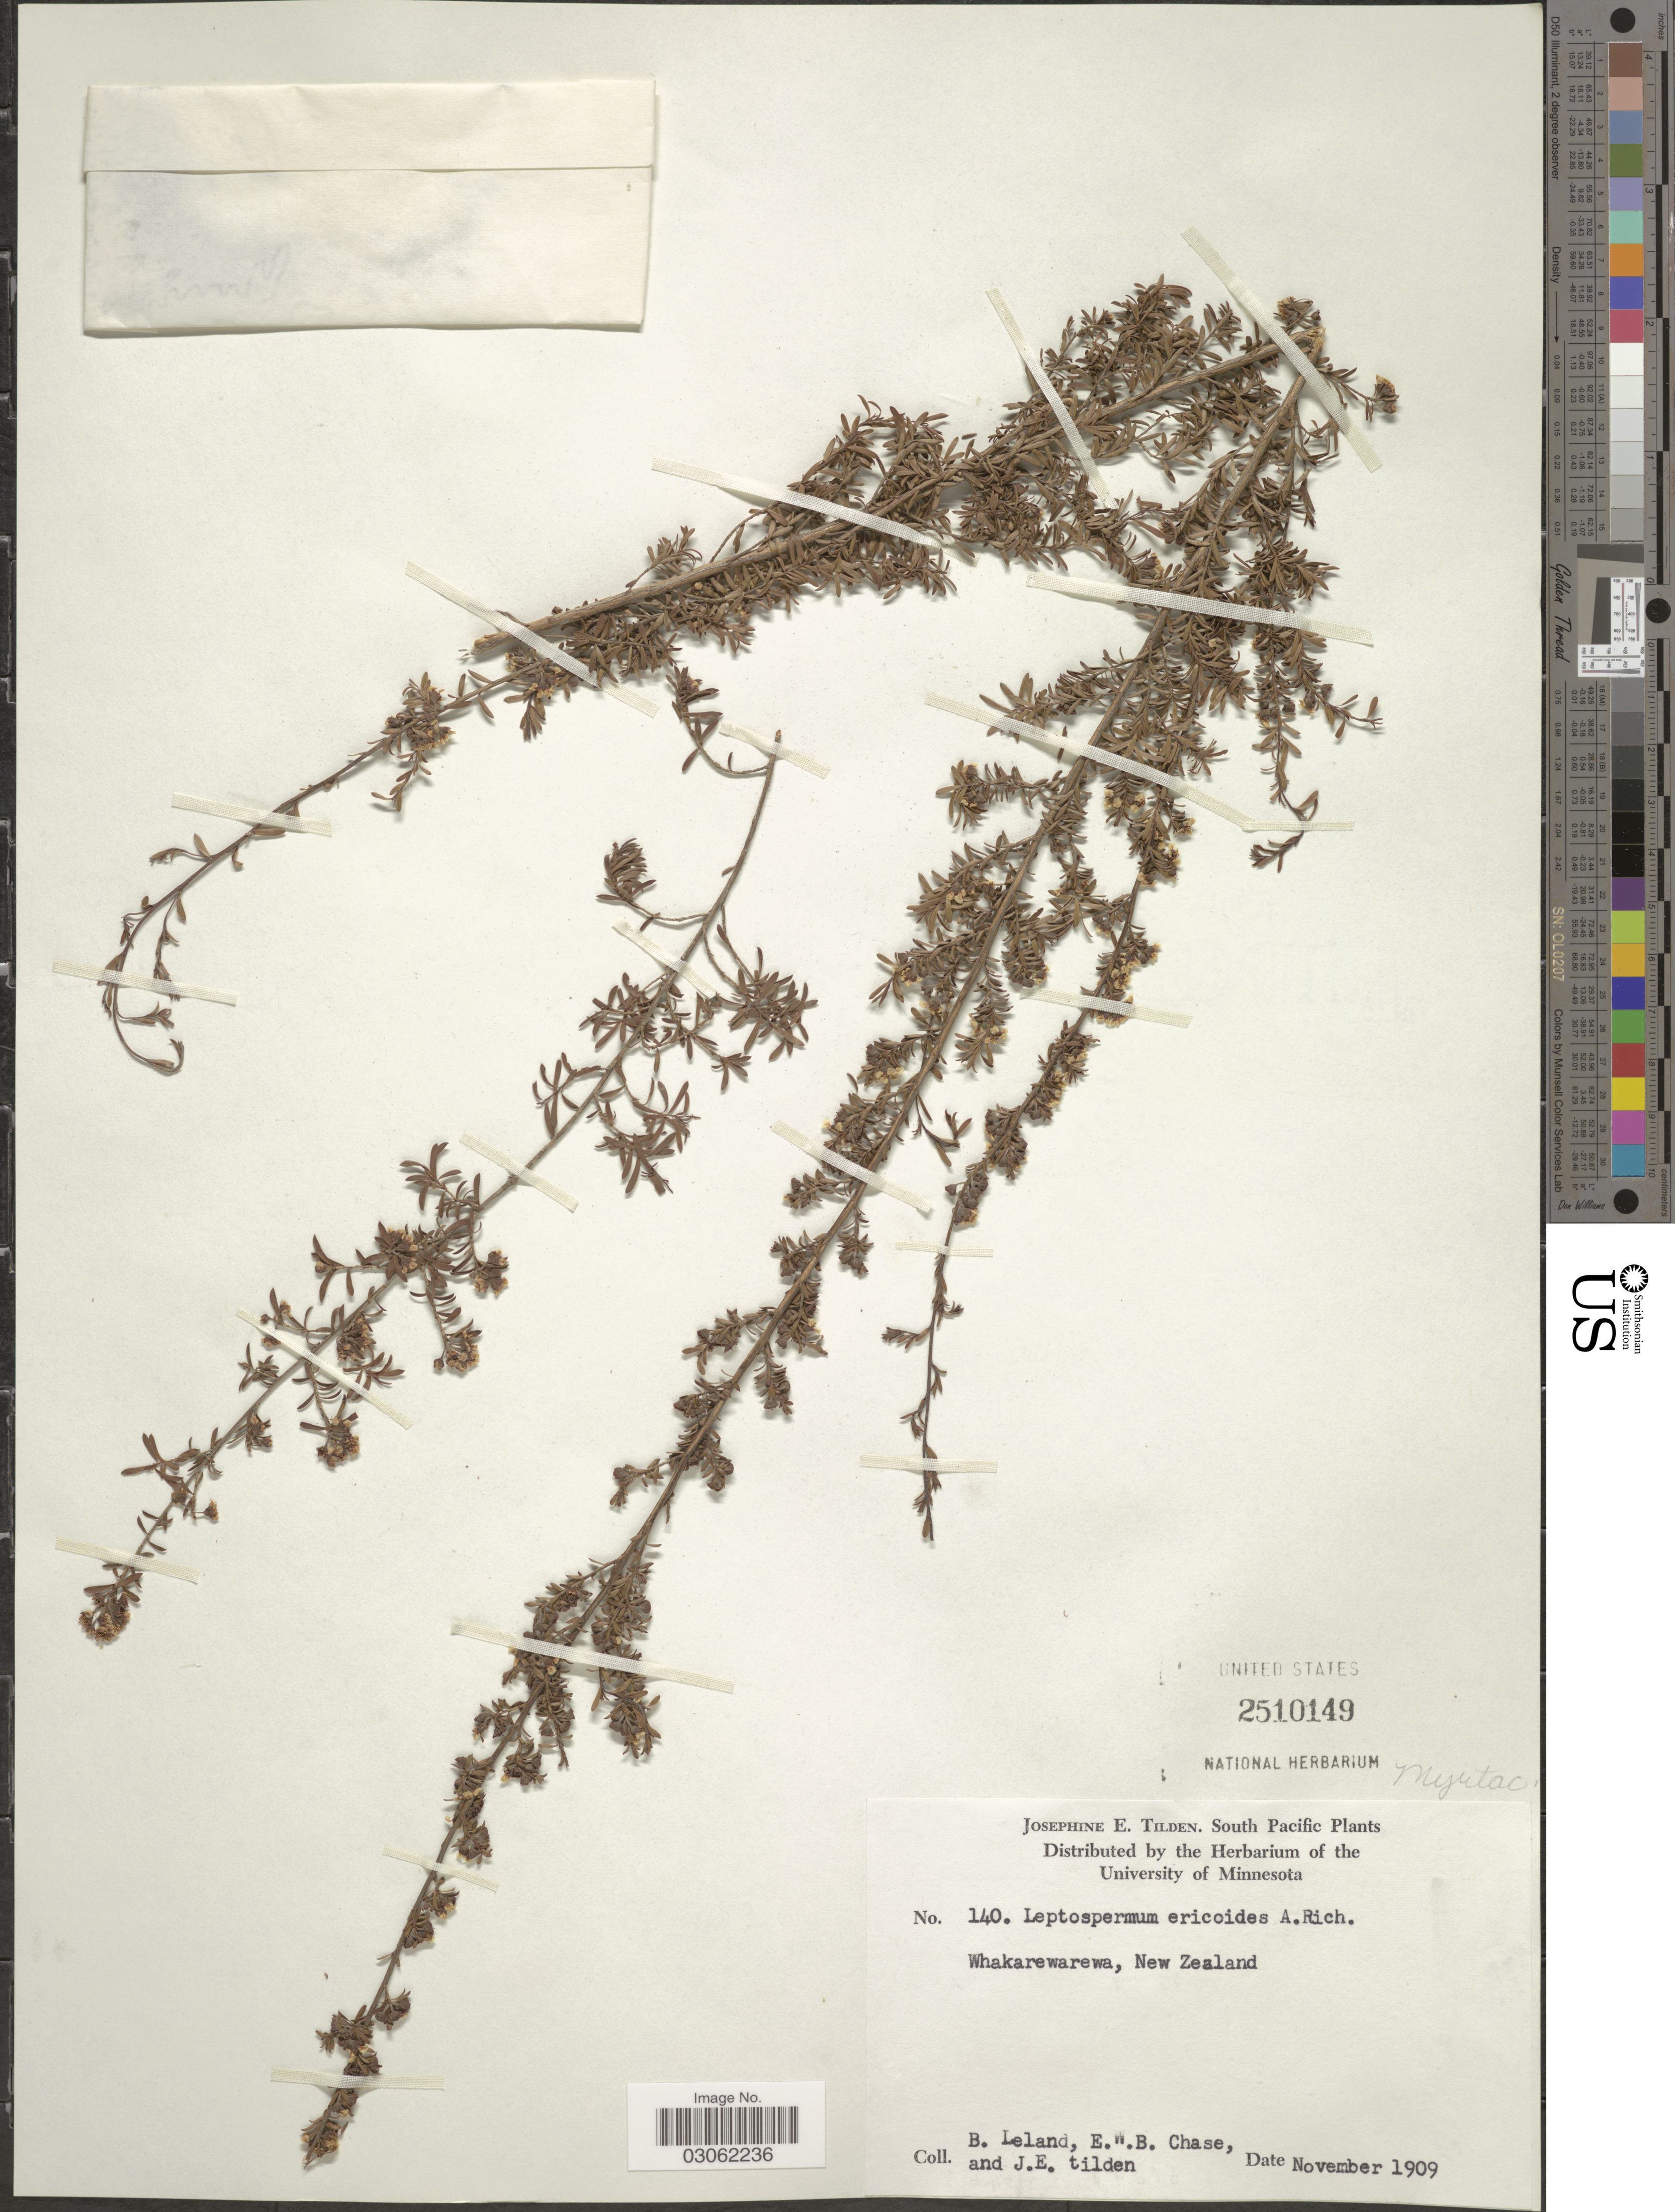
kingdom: Plantae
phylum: Tracheophyta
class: Magnoliopsida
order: Myrtales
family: Myrtaceae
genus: Kunzea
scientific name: Kunzea tenuicaulis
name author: de Lange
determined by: Strong, Mark T., (BOT), Smithsonian Institution - National Museum of Natural History (UNITED STATES)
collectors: B. Leland, E. W. Chase & J. E. Tilden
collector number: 140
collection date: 1909-11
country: New Zealand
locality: Whakarewarewa. South Pacific.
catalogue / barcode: US 2510149